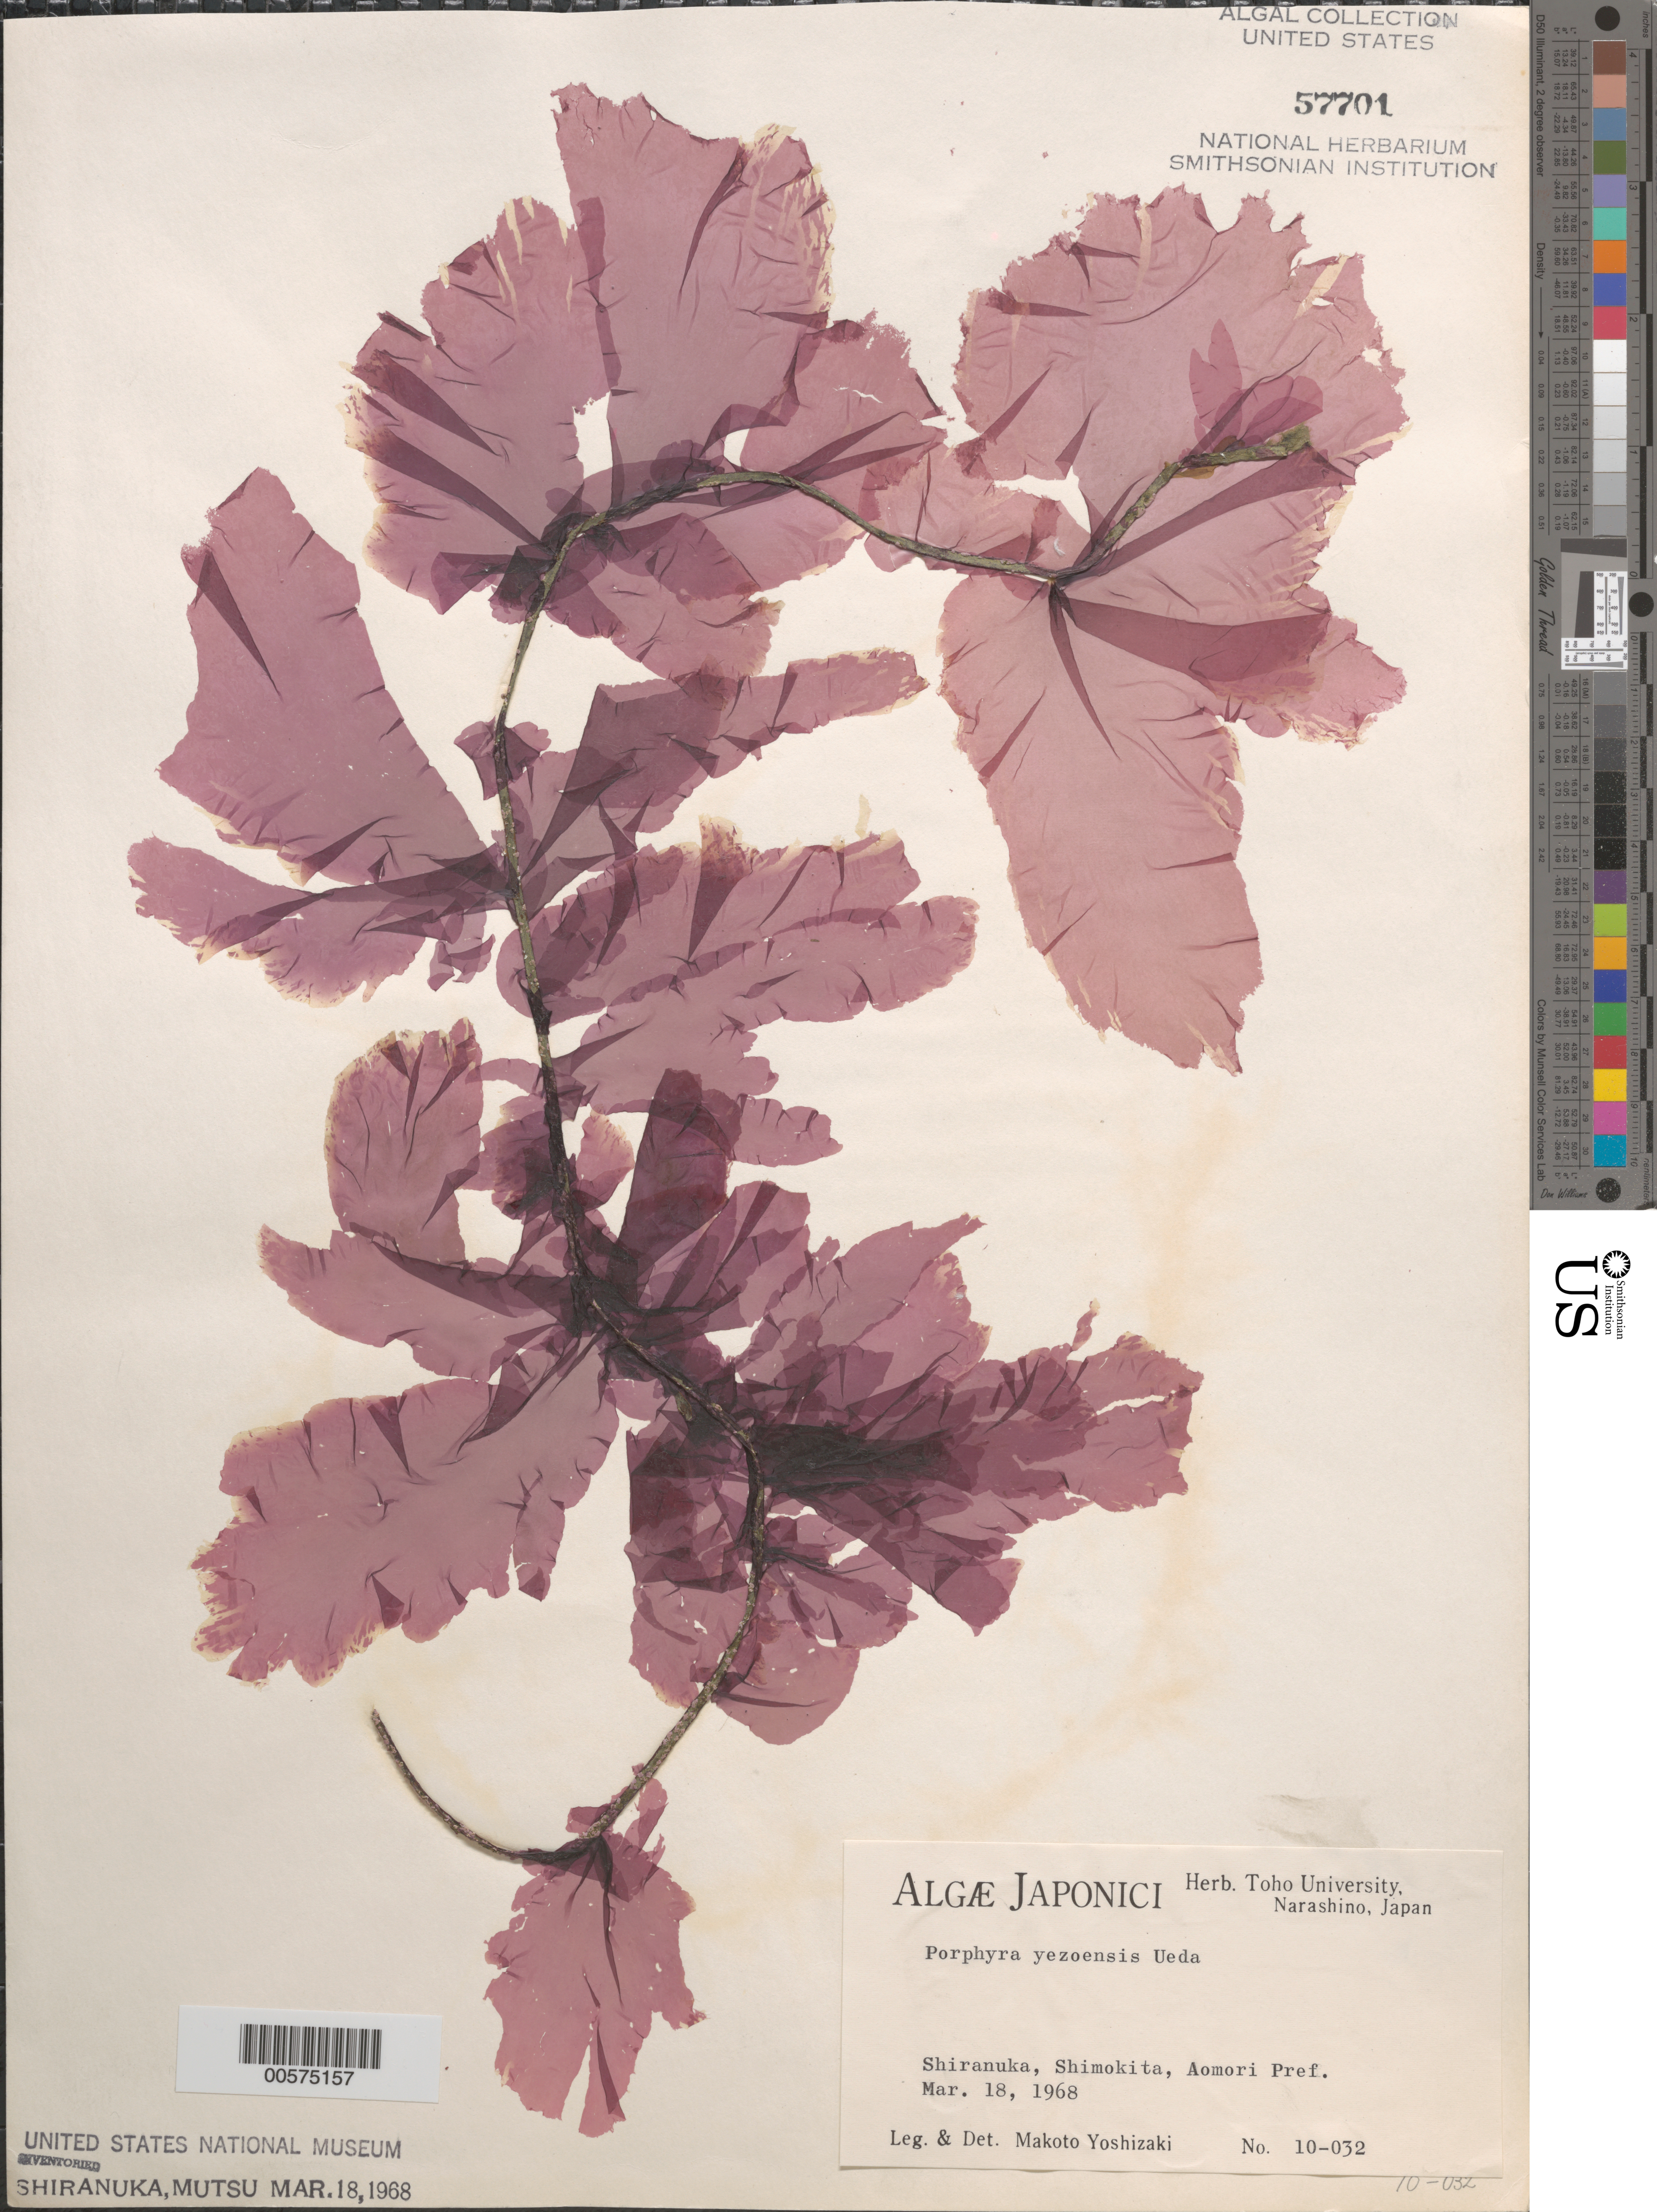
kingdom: Plantae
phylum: Rhodophyta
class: Bangiophyceae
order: Bangiales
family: Bangiaceae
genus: Pyropia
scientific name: Pyropia yezoensis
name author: (Ueda) M.S. Hwang & H. G. Choi in J.E. Sutherl. et al.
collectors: M. Yoshizaki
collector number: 10-032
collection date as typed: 18 Mar 1968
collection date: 1968-03-18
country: Japan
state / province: Aomori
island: Honshu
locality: Shiranuka, Shimokita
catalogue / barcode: US 57701